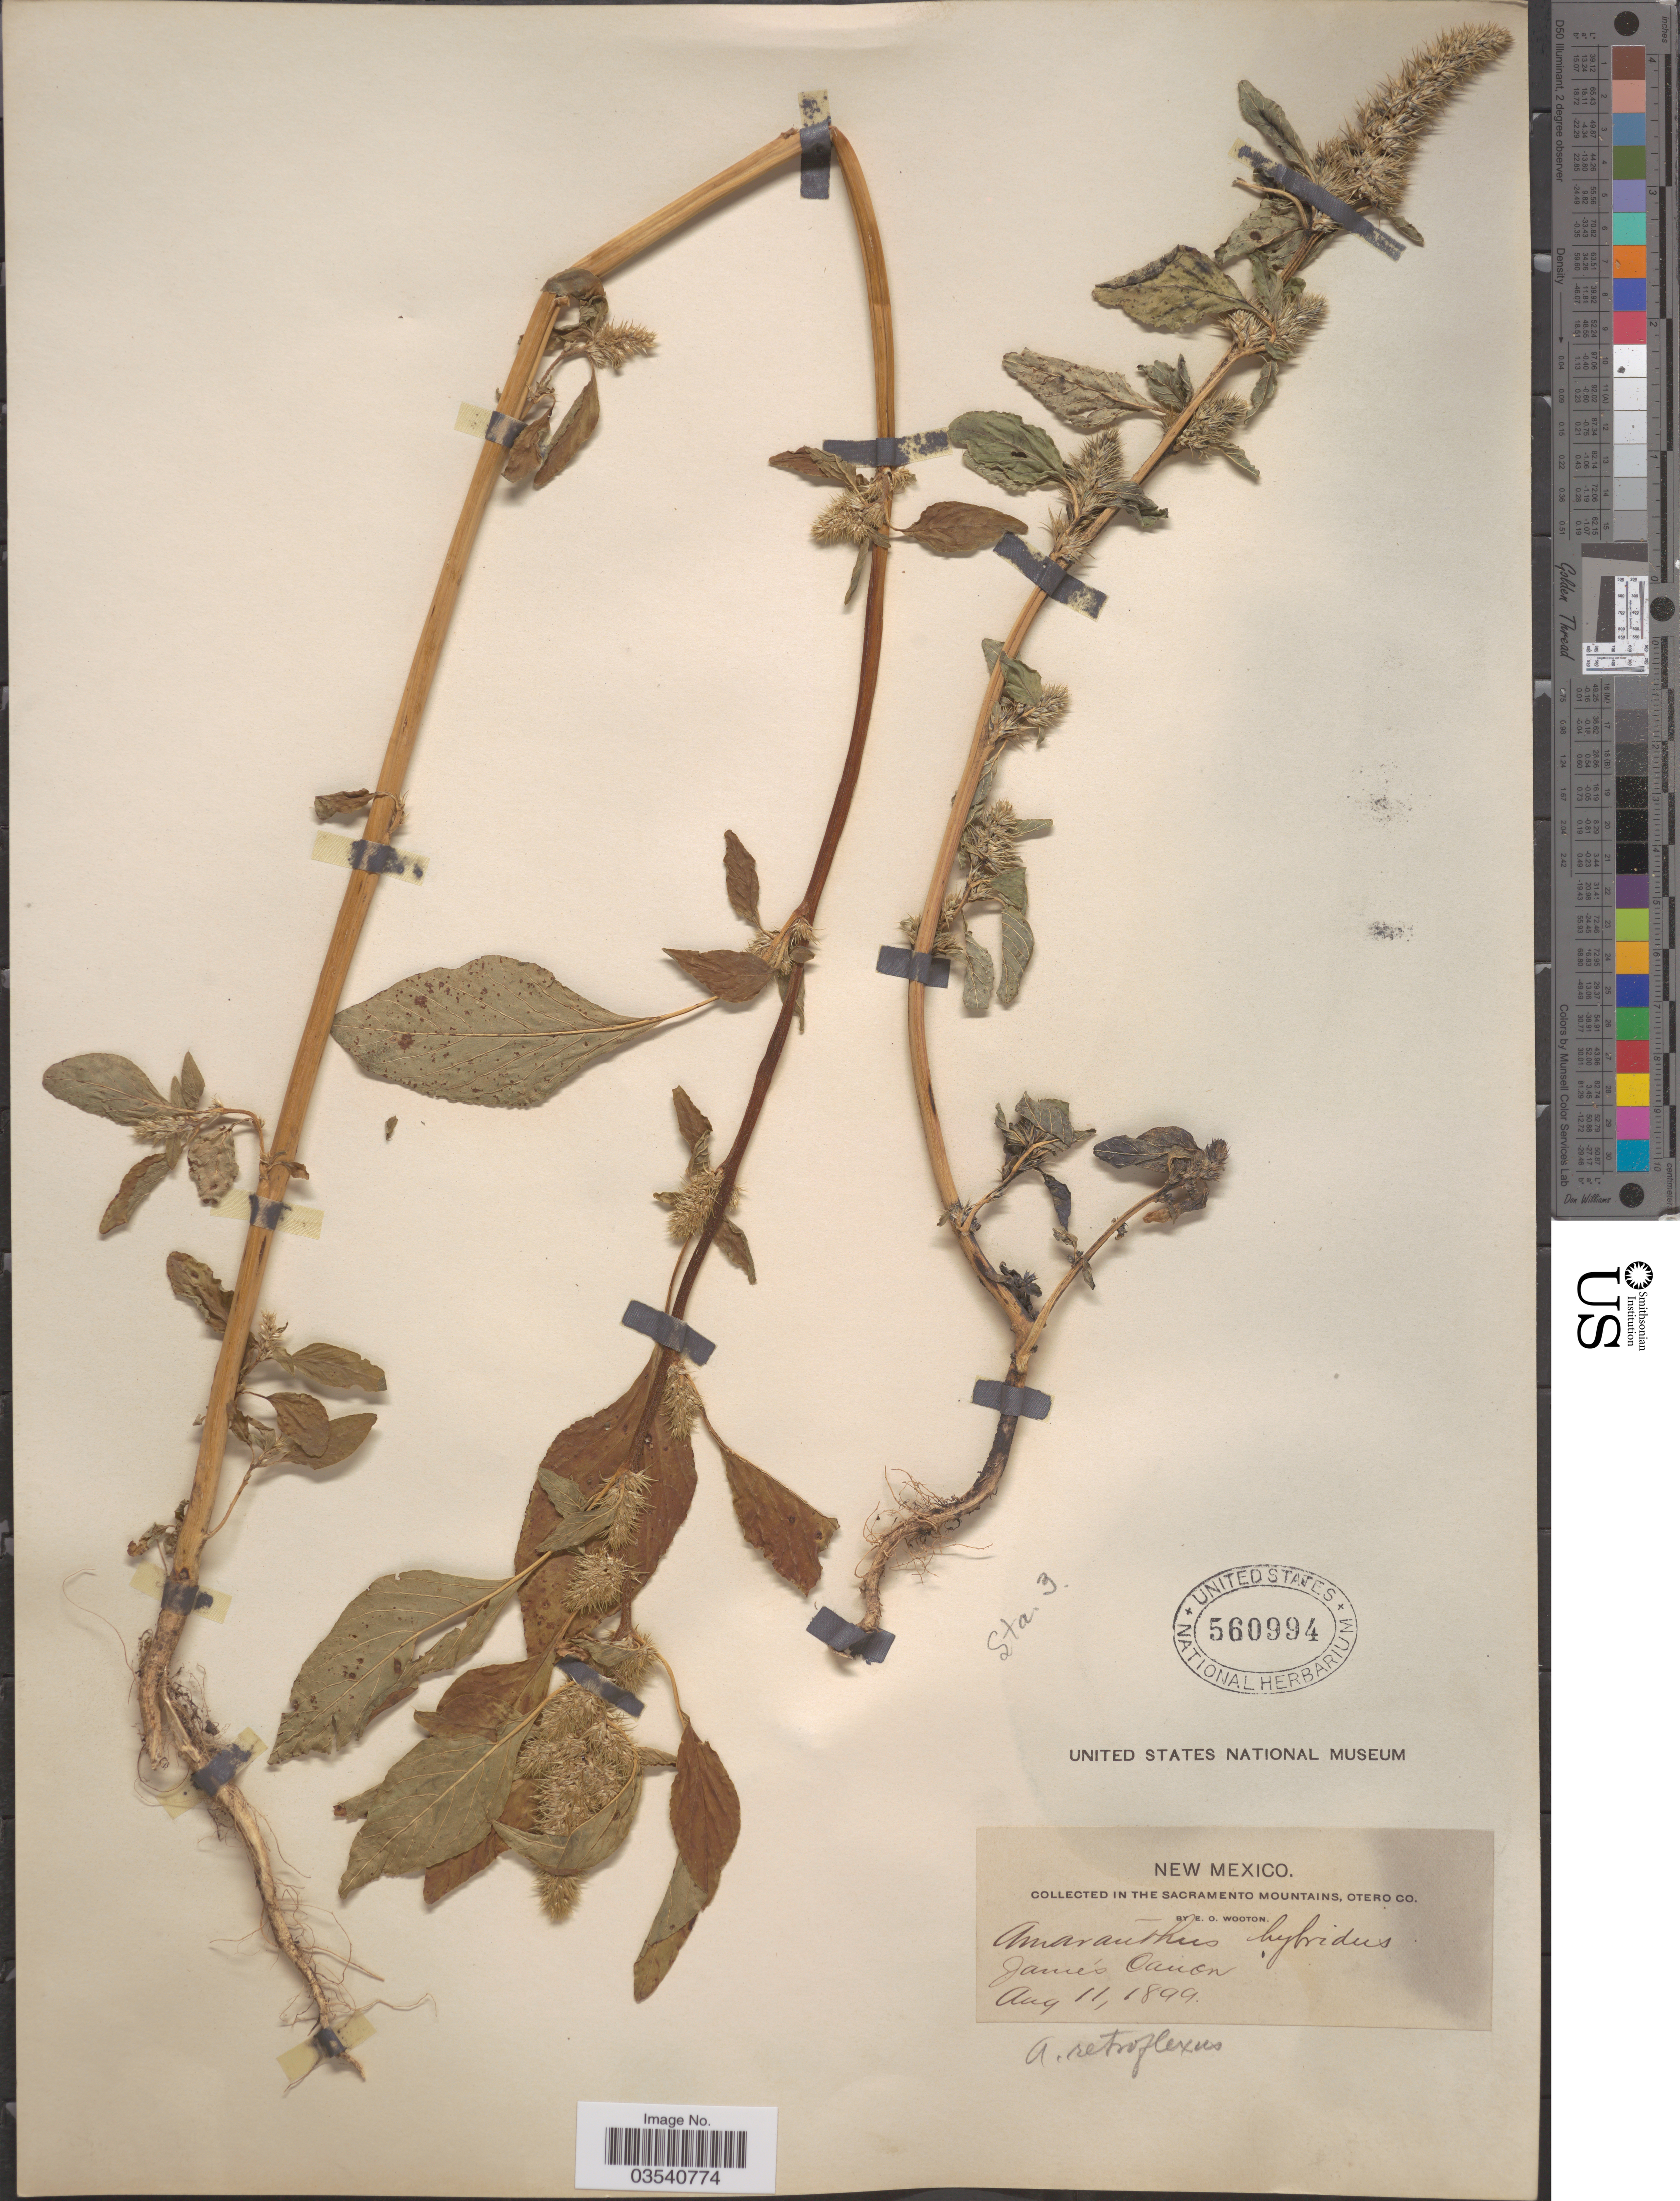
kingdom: Plantae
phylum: Tracheophyta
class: Magnoliopsida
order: Caryophyllales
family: Amaranthaceae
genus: Amaranthus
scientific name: Amaranthus powellii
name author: S. Watson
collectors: E. O. Wooton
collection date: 1899-08-11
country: United States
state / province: New Mexico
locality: In the Sacramento Mountains, Otero Co. James Canon.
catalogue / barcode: US 560994